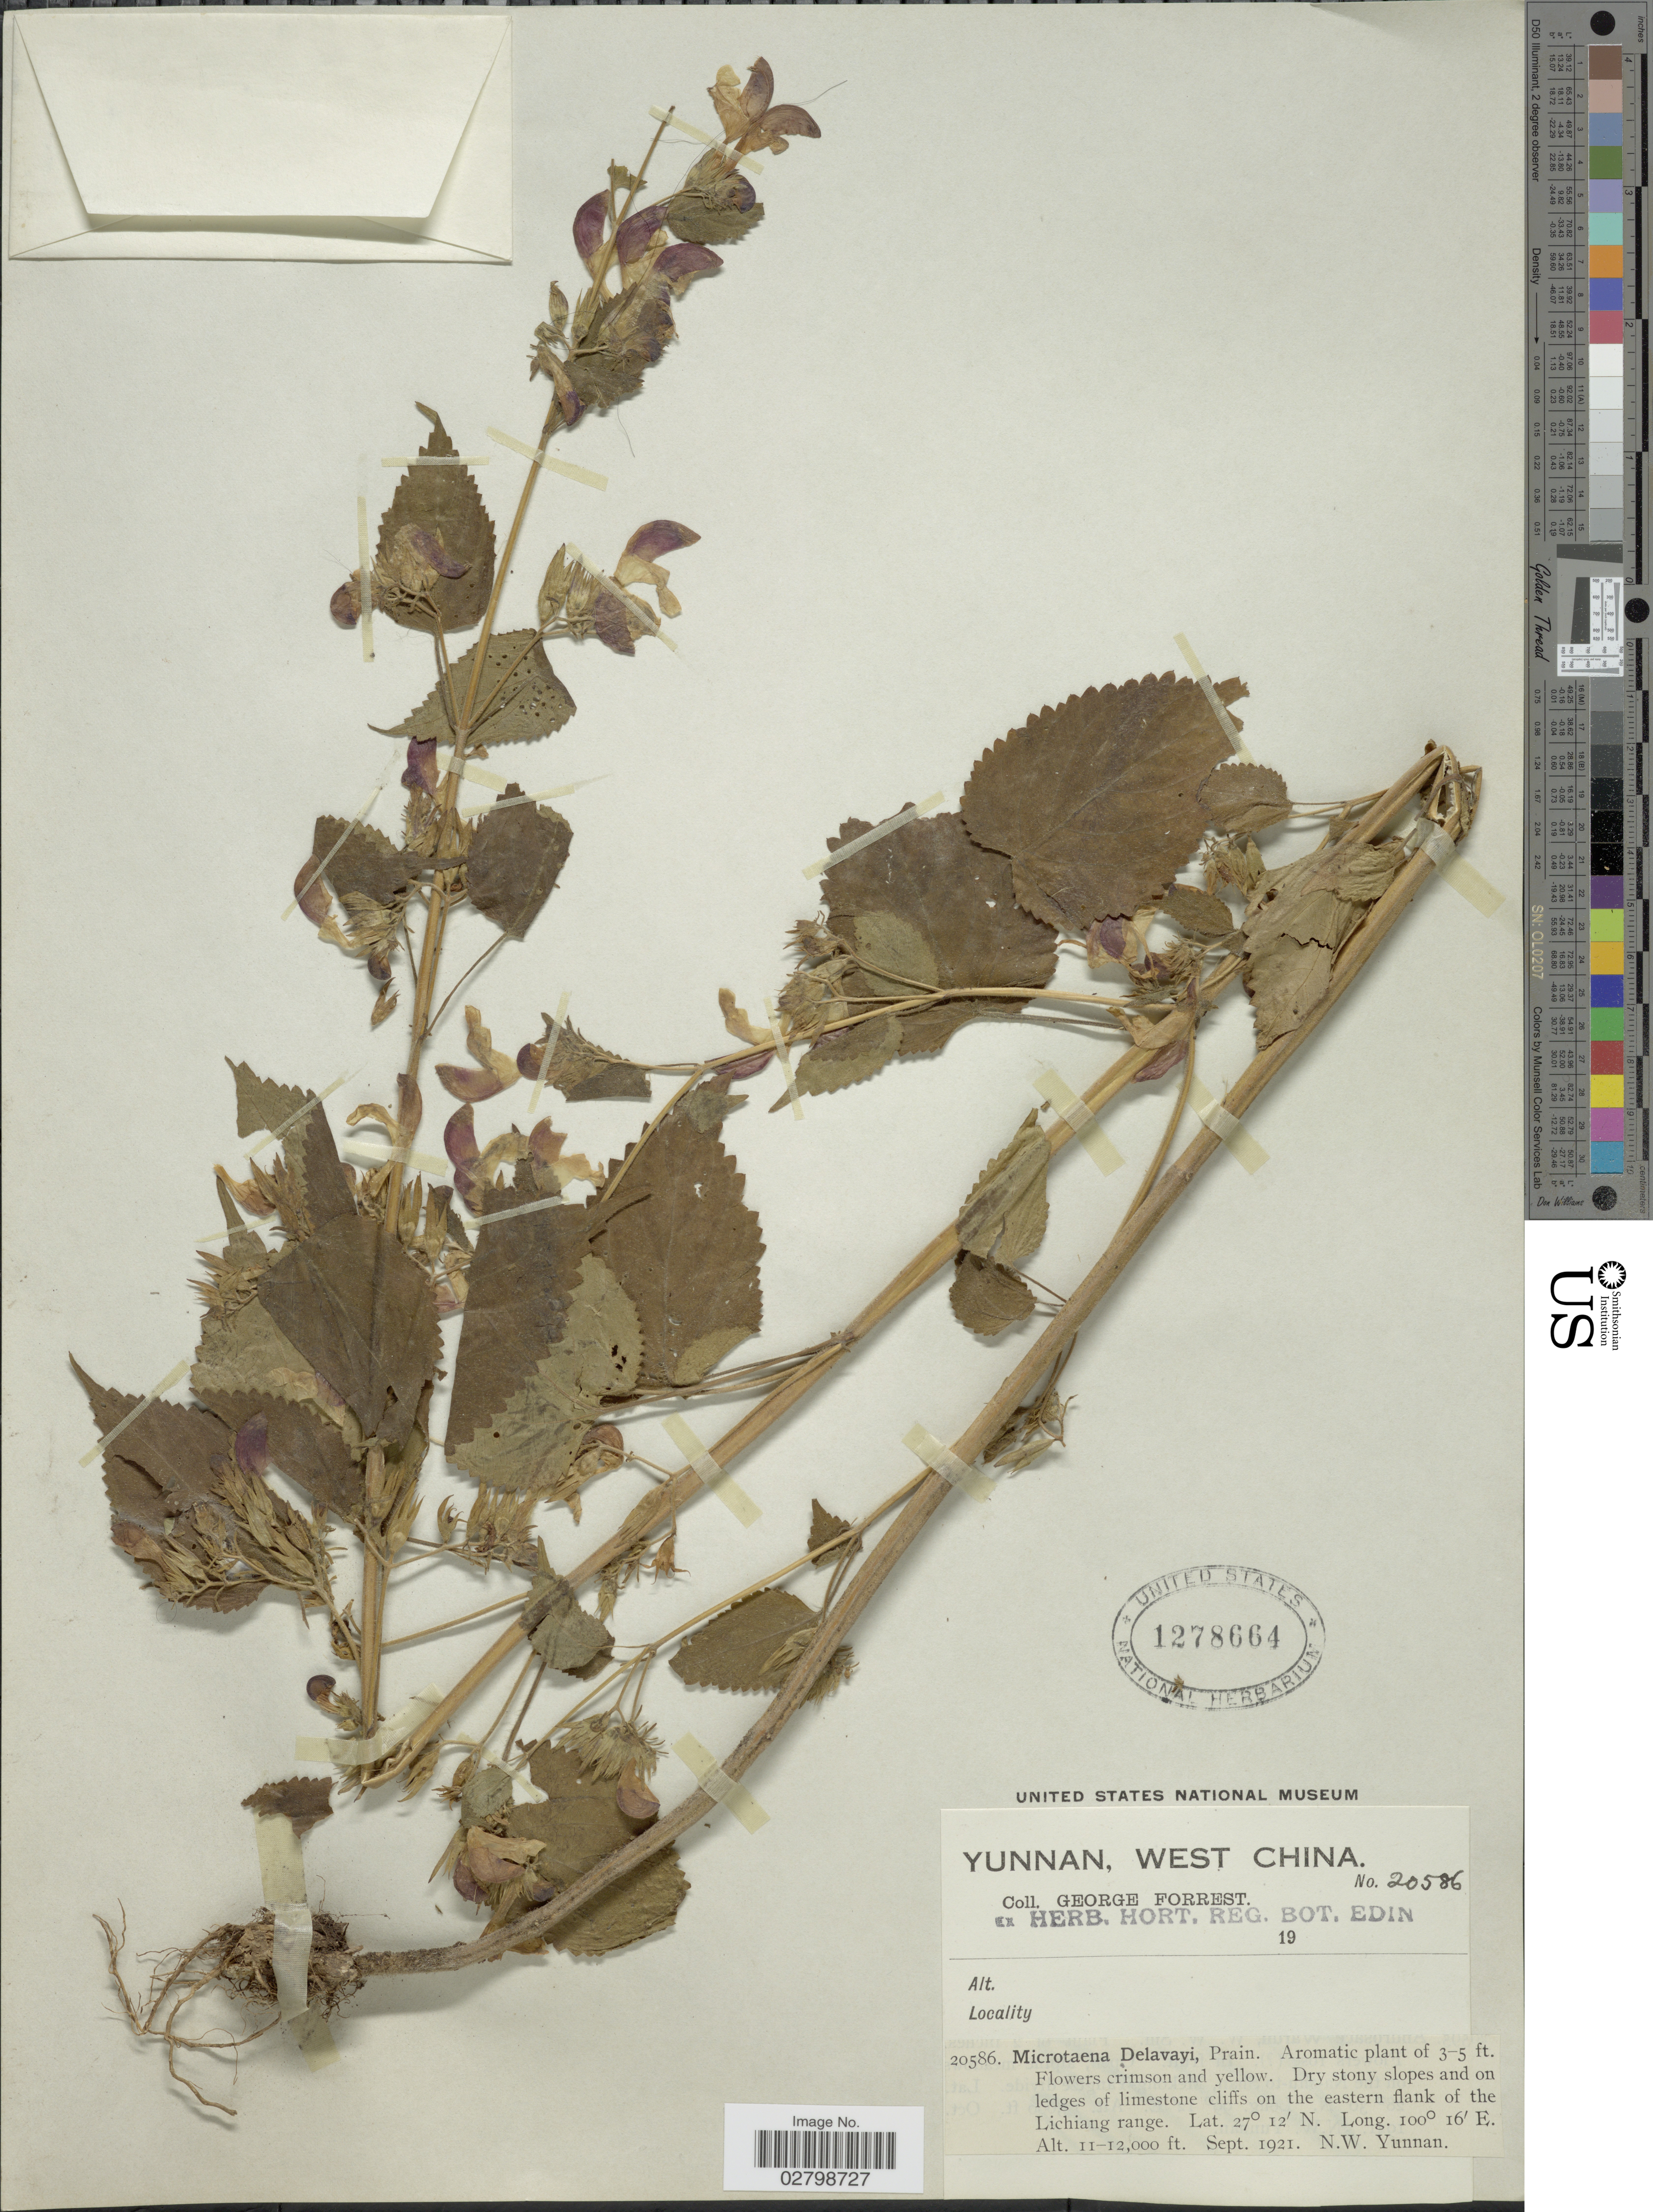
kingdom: Plantae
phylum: Tracheophyta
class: Magnoliopsida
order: Lamiales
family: Lamiaceae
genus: Microtoena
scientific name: Microtoena delavayi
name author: Prain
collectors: G. Forrest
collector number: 20586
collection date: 1921-09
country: China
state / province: Yunnan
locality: West China, eastern flank of the Lichiang range, N.W. Yunnan.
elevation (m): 3353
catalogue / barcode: US 1278664